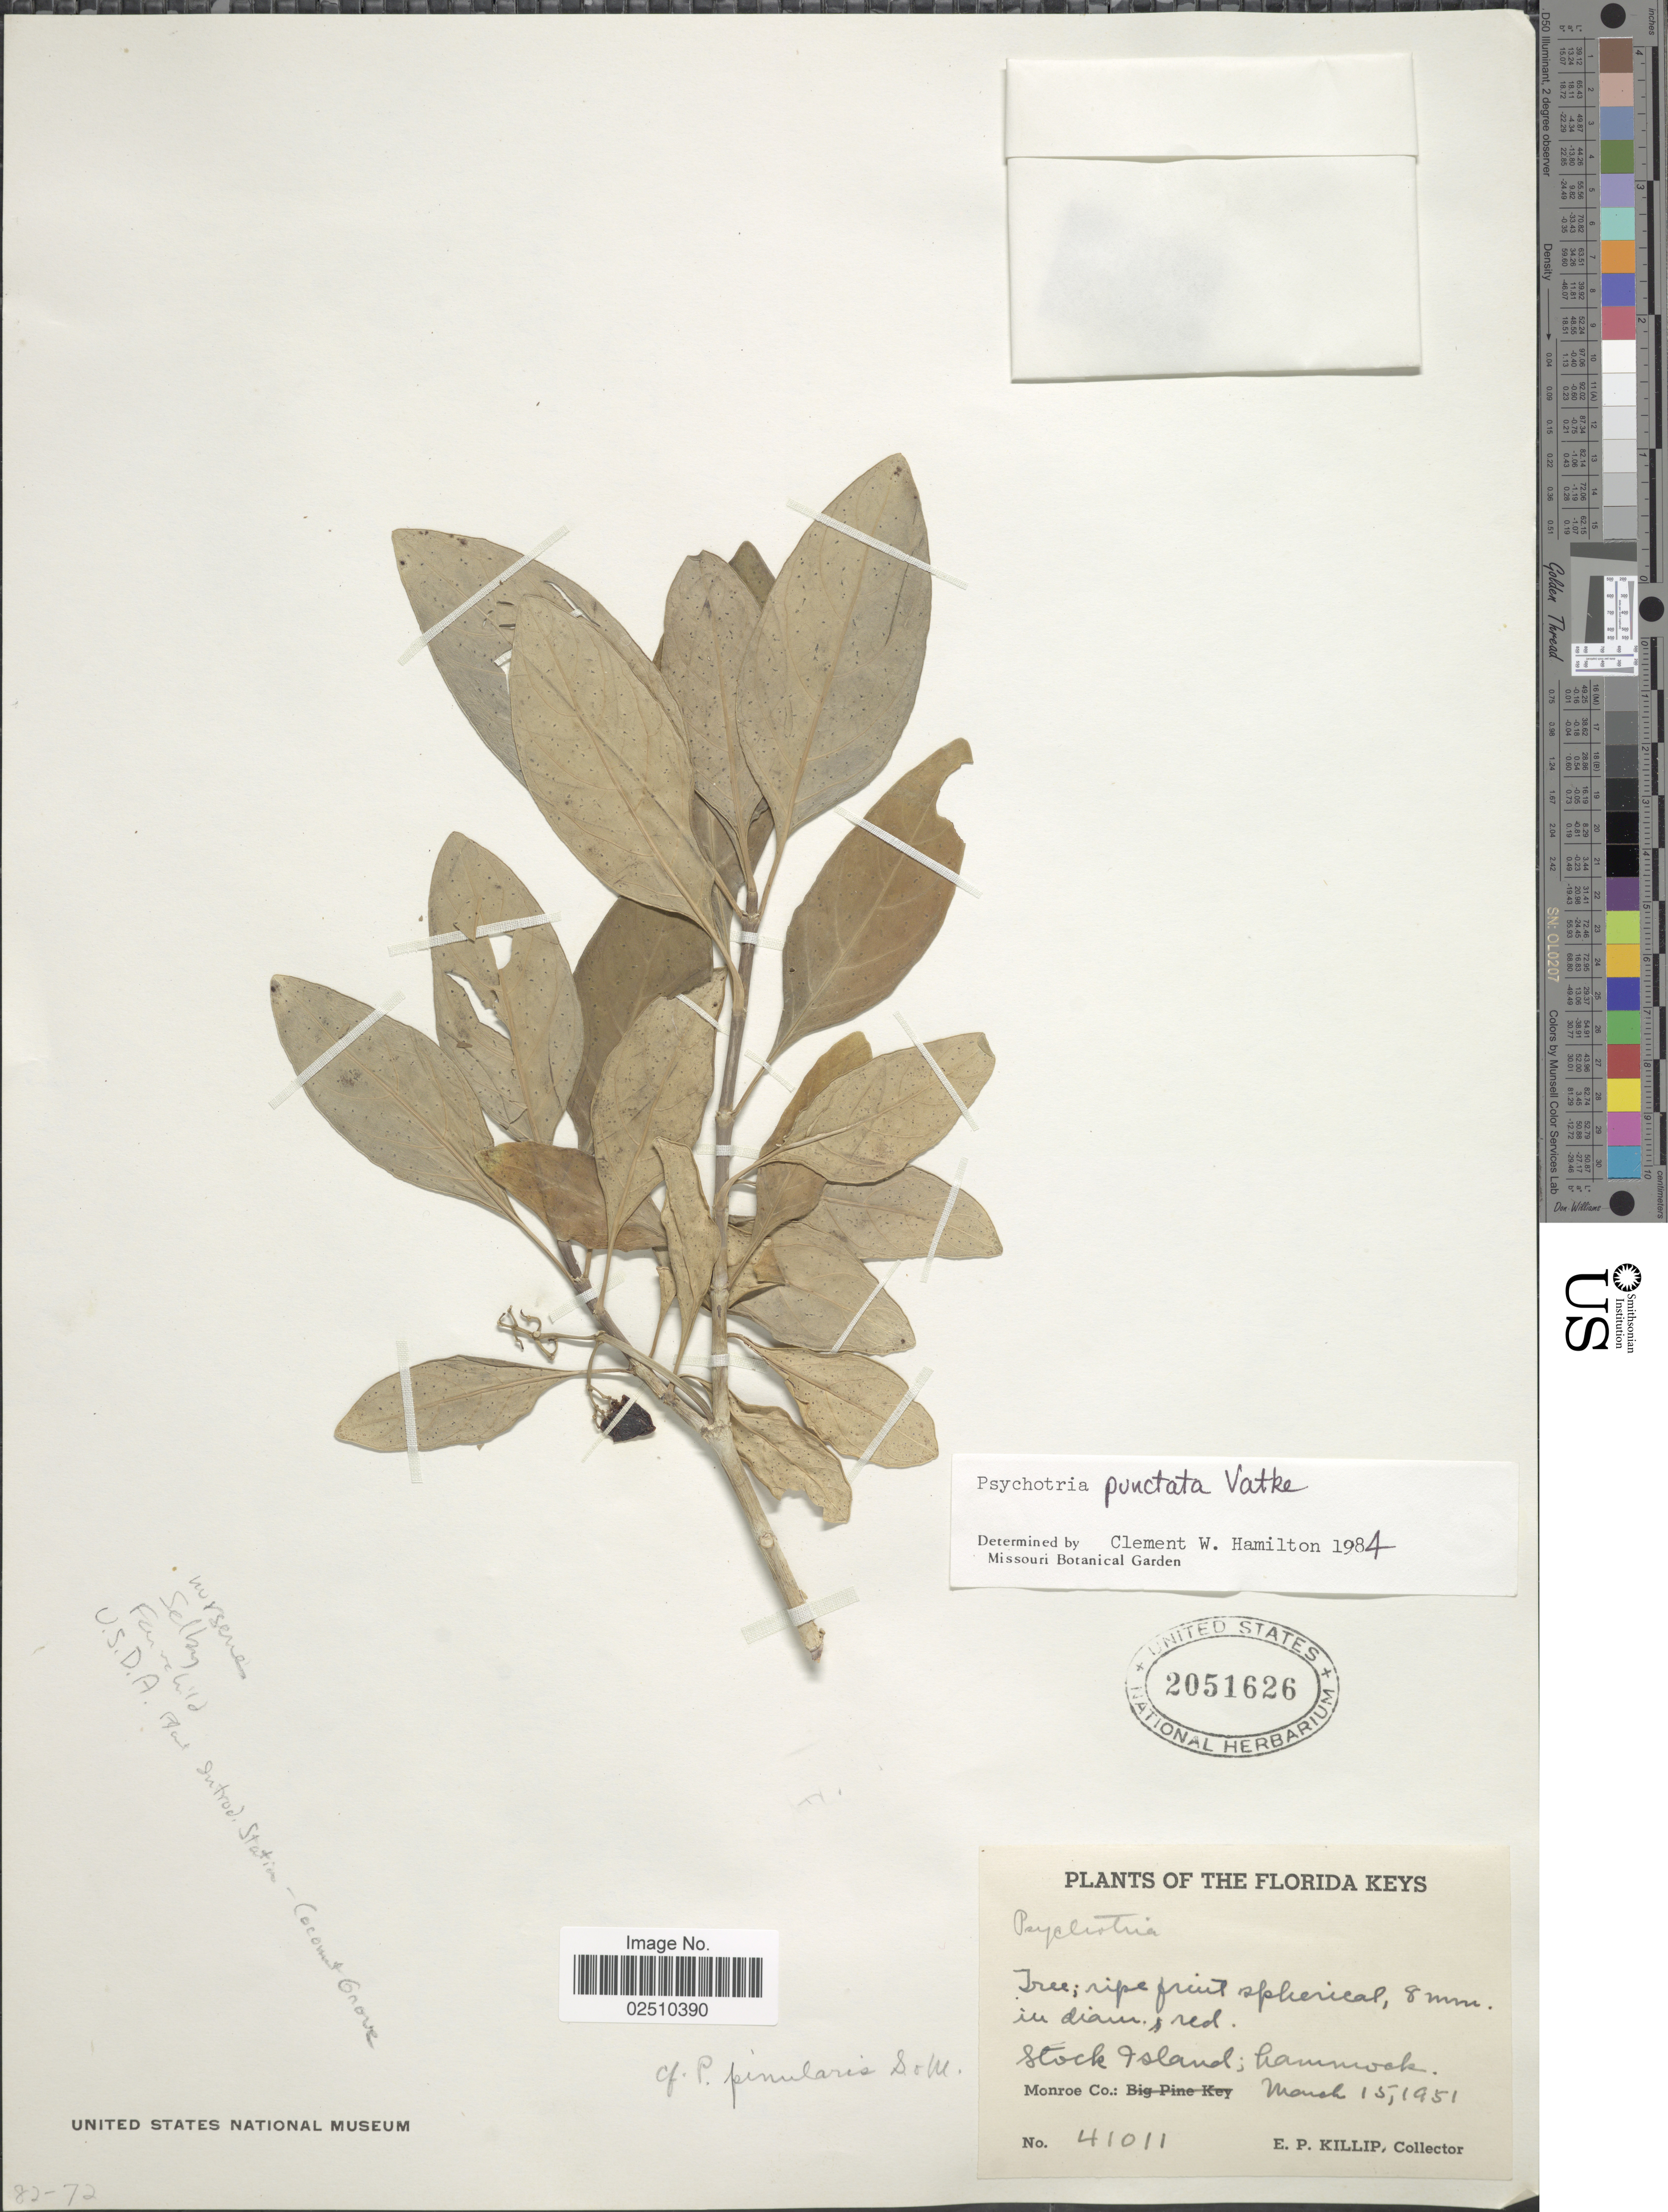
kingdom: Plantae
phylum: Tracheophyta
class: Magnoliopsida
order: Gentianales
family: Rubiaceae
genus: Psychotria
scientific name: Psychotria punctata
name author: Vatke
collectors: E. P. Killip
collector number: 41011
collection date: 1951-03-15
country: United States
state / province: Florida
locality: Florida Keys, Stock Island, hammock, Monroe Co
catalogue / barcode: US 2051626